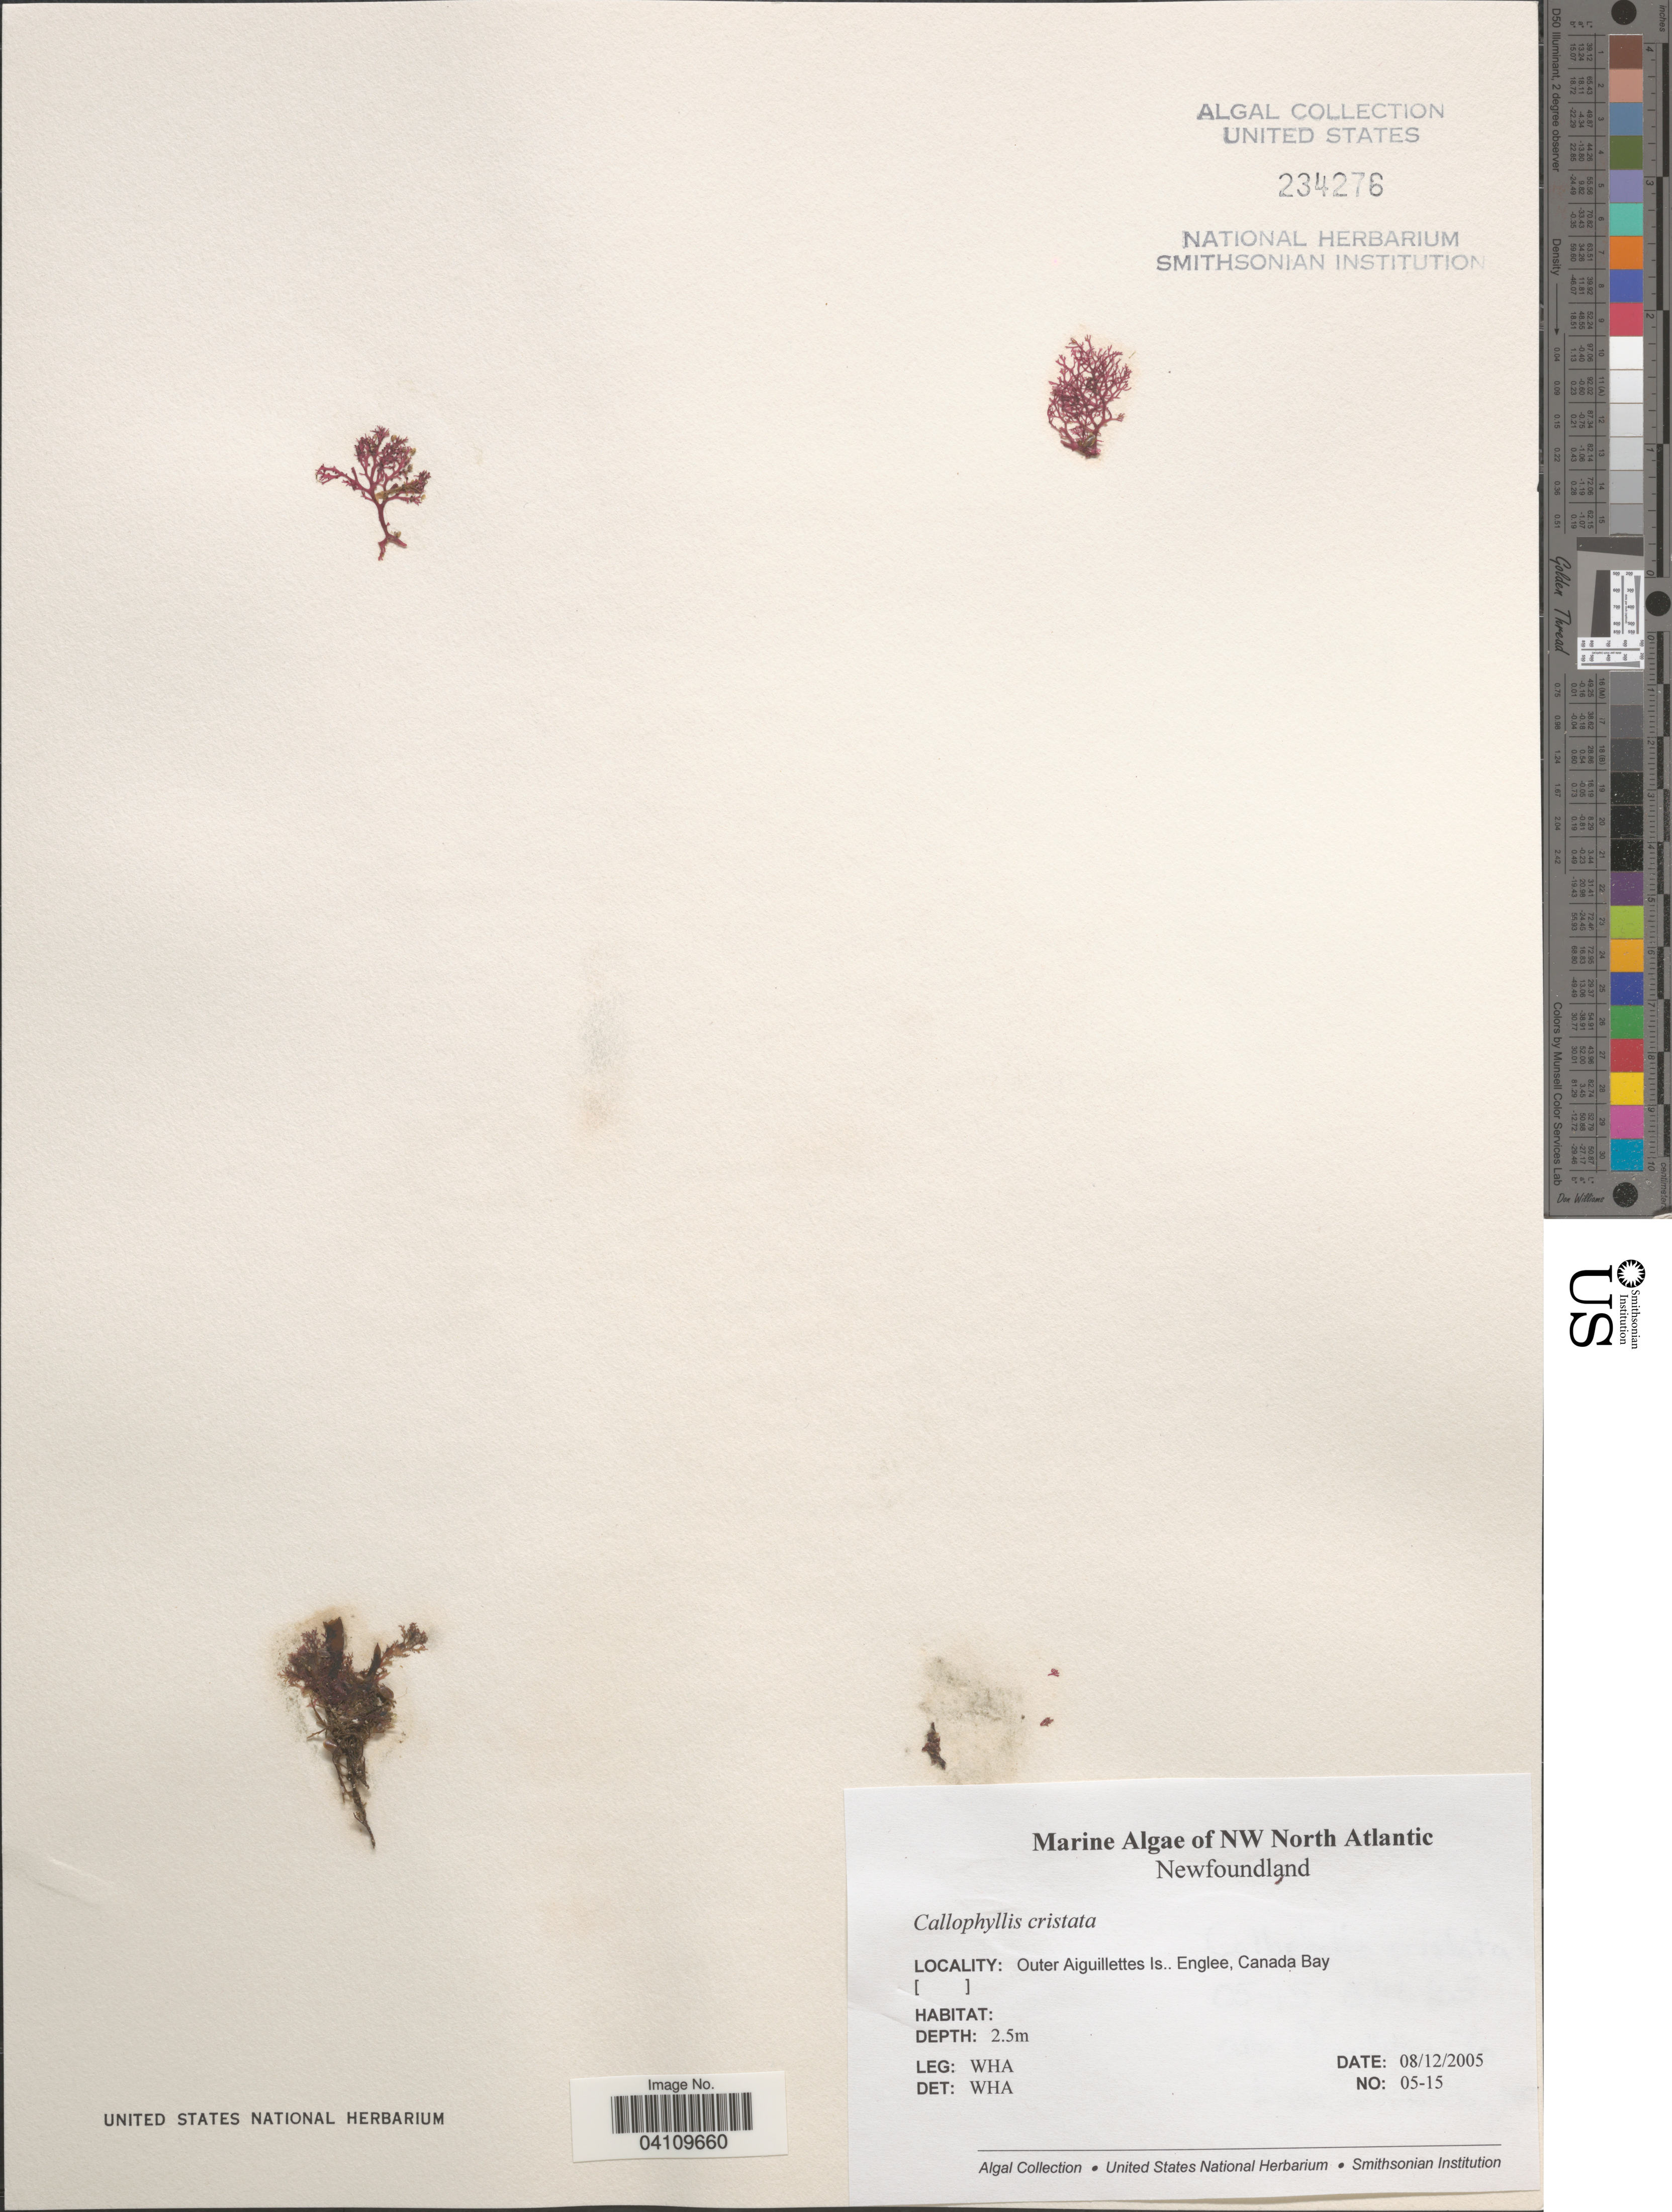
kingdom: Plantae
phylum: Rhodophyta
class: Florideophyceae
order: Gigartinales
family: Kallymeniaceae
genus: Euthora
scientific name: Euthora cristata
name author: (C. Agardh) J. Agardh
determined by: Algae name updating Project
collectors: W. H. Adey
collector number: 05-15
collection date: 2005-12-08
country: Canada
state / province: Newfoundland and Labrador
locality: NW North Atlantic. Outer Aiguillettes Is.. Englee, Canada Bay.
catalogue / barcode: US 234276